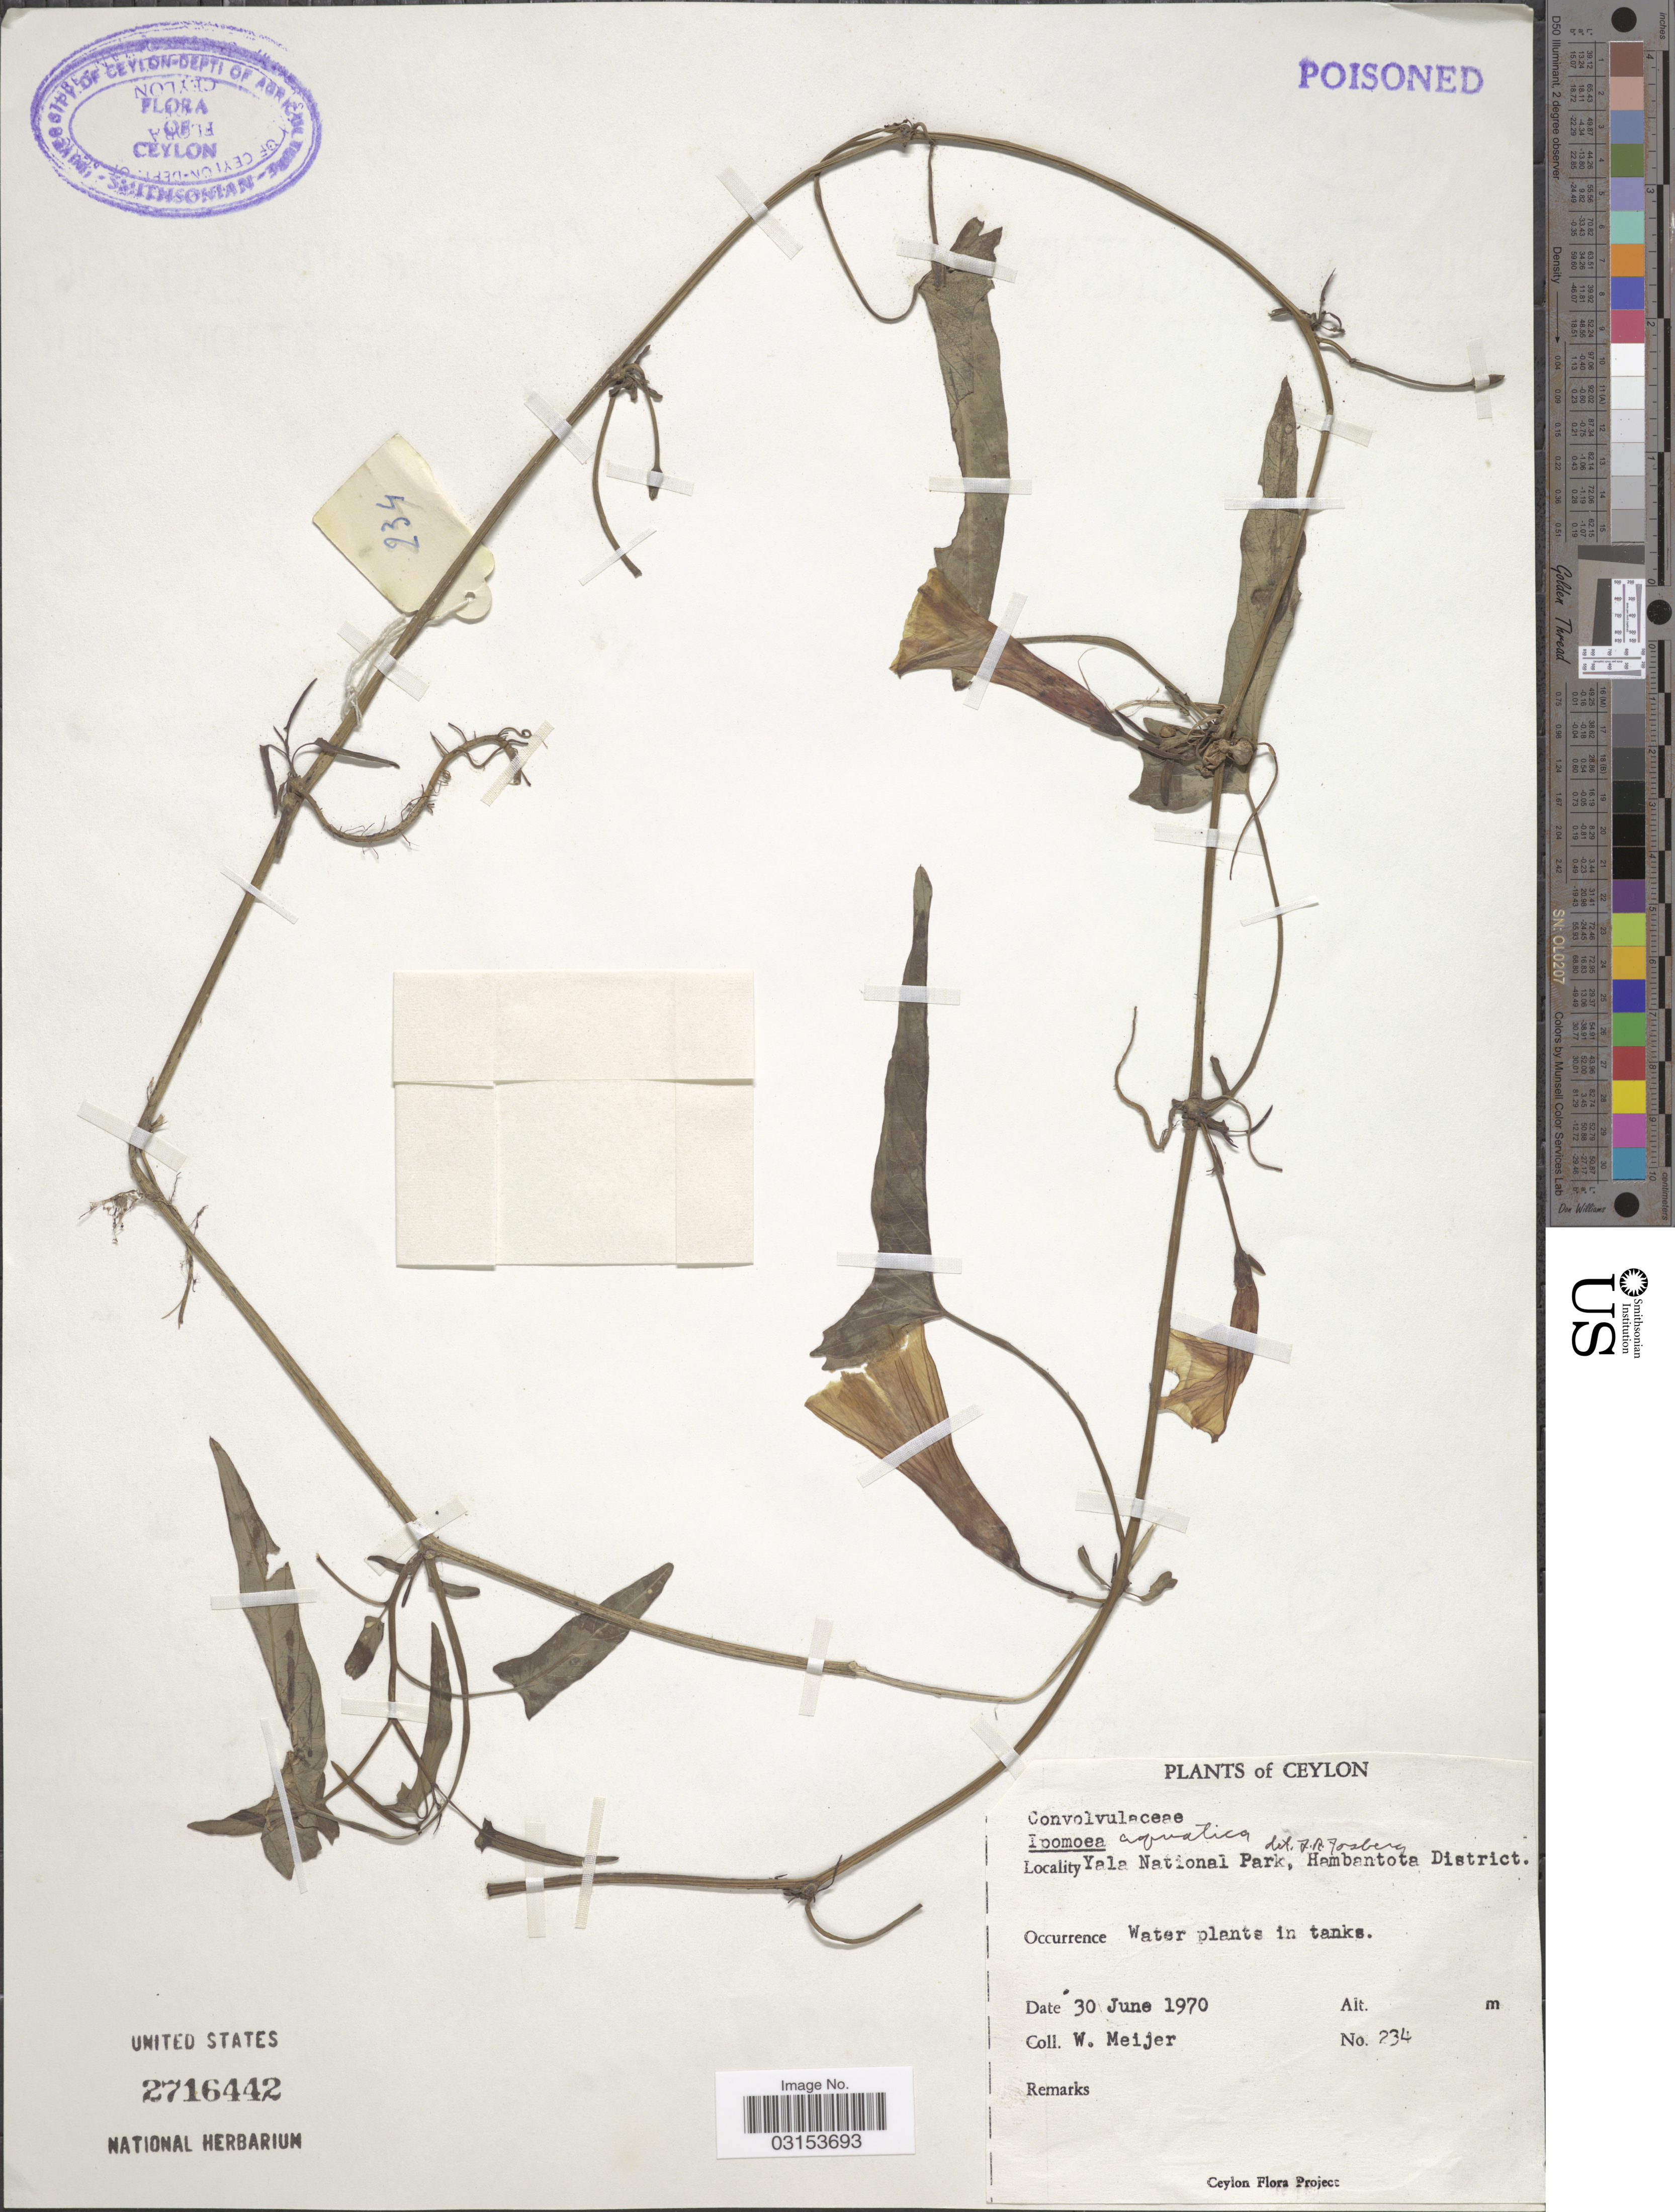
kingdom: Plantae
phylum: Tracheophyta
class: Magnoliopsida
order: Solanales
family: Convolvulaceae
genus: Ipomoea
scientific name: Ipomoea aquatica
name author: Forssk.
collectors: W. Meijer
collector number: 234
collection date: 1970-06-30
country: Sri Lanka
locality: Ceylon. Yala National Park, Hambantota District.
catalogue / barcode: US 2716442